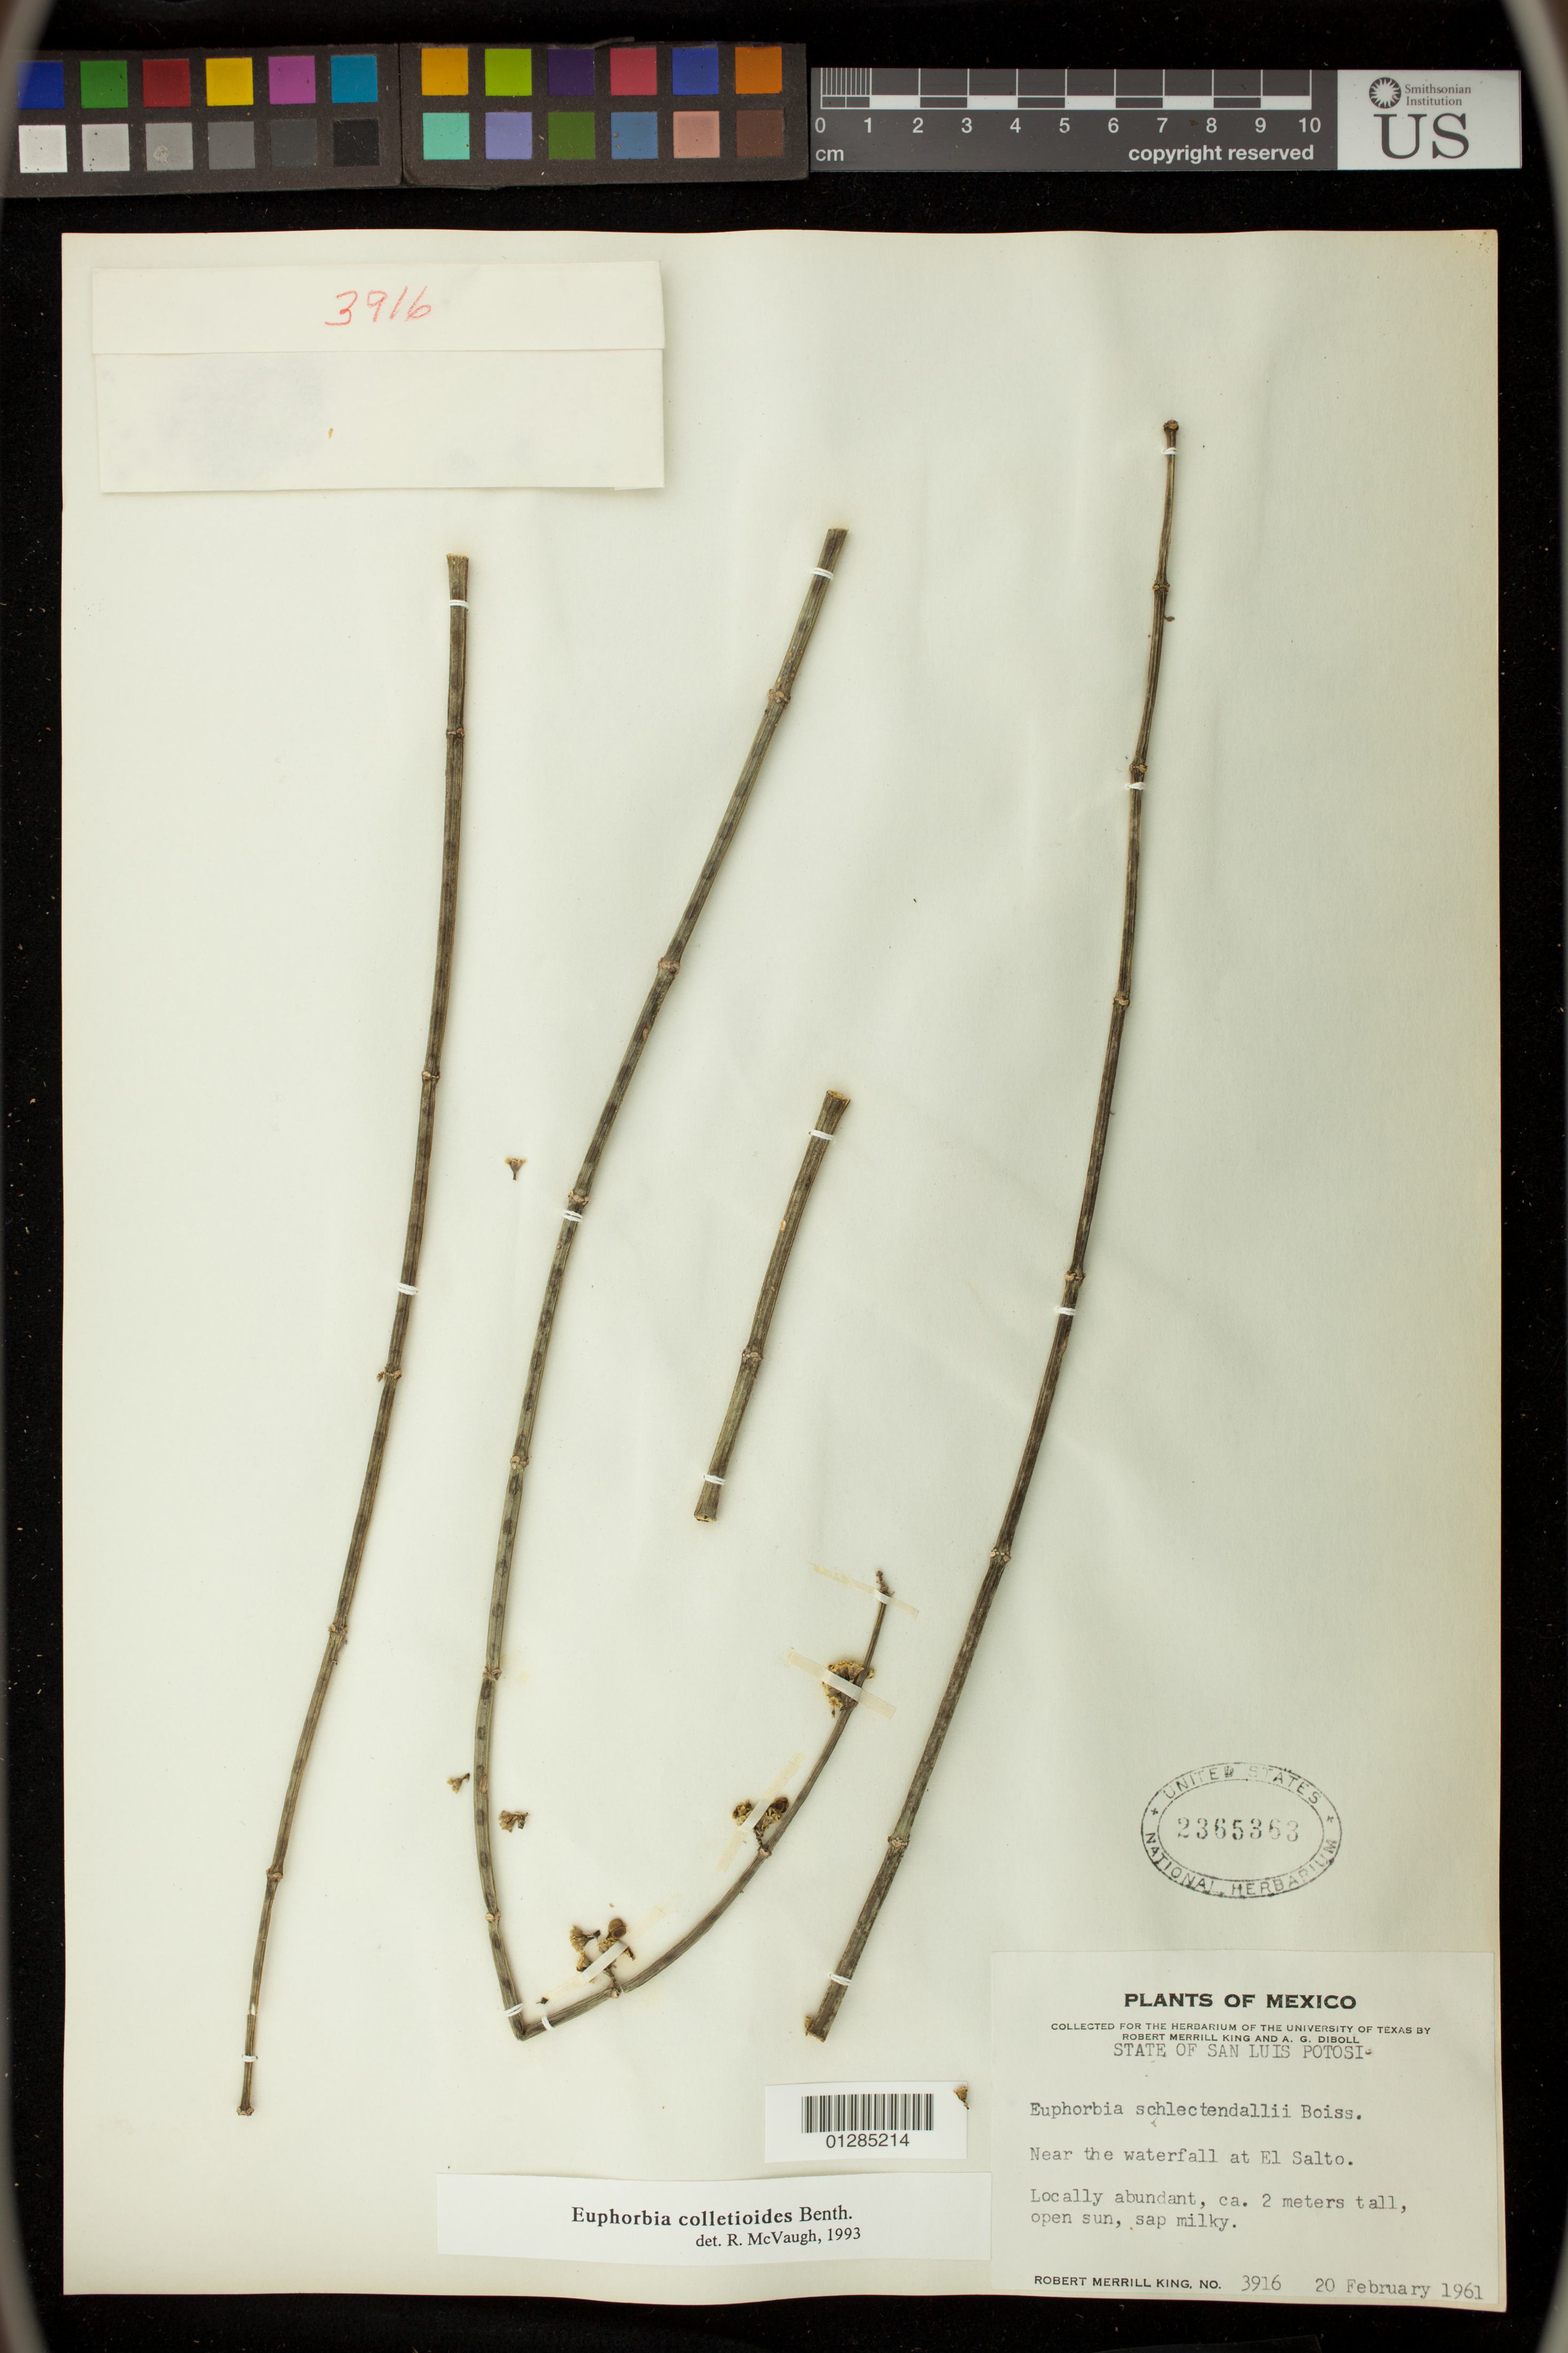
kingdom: Plantae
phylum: Tracheophyta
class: Magnoliopsida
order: Malpighiales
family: Euphorbiaceae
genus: Euphorbia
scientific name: Euphorbia colletioides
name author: Benth.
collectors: R. M. King & A. Diboll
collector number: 3916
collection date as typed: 20 Feb 1961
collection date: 1961-02-20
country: Mexico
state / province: San Luis Potosí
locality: Near the waterfall at El Salto.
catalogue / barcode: US 2365363